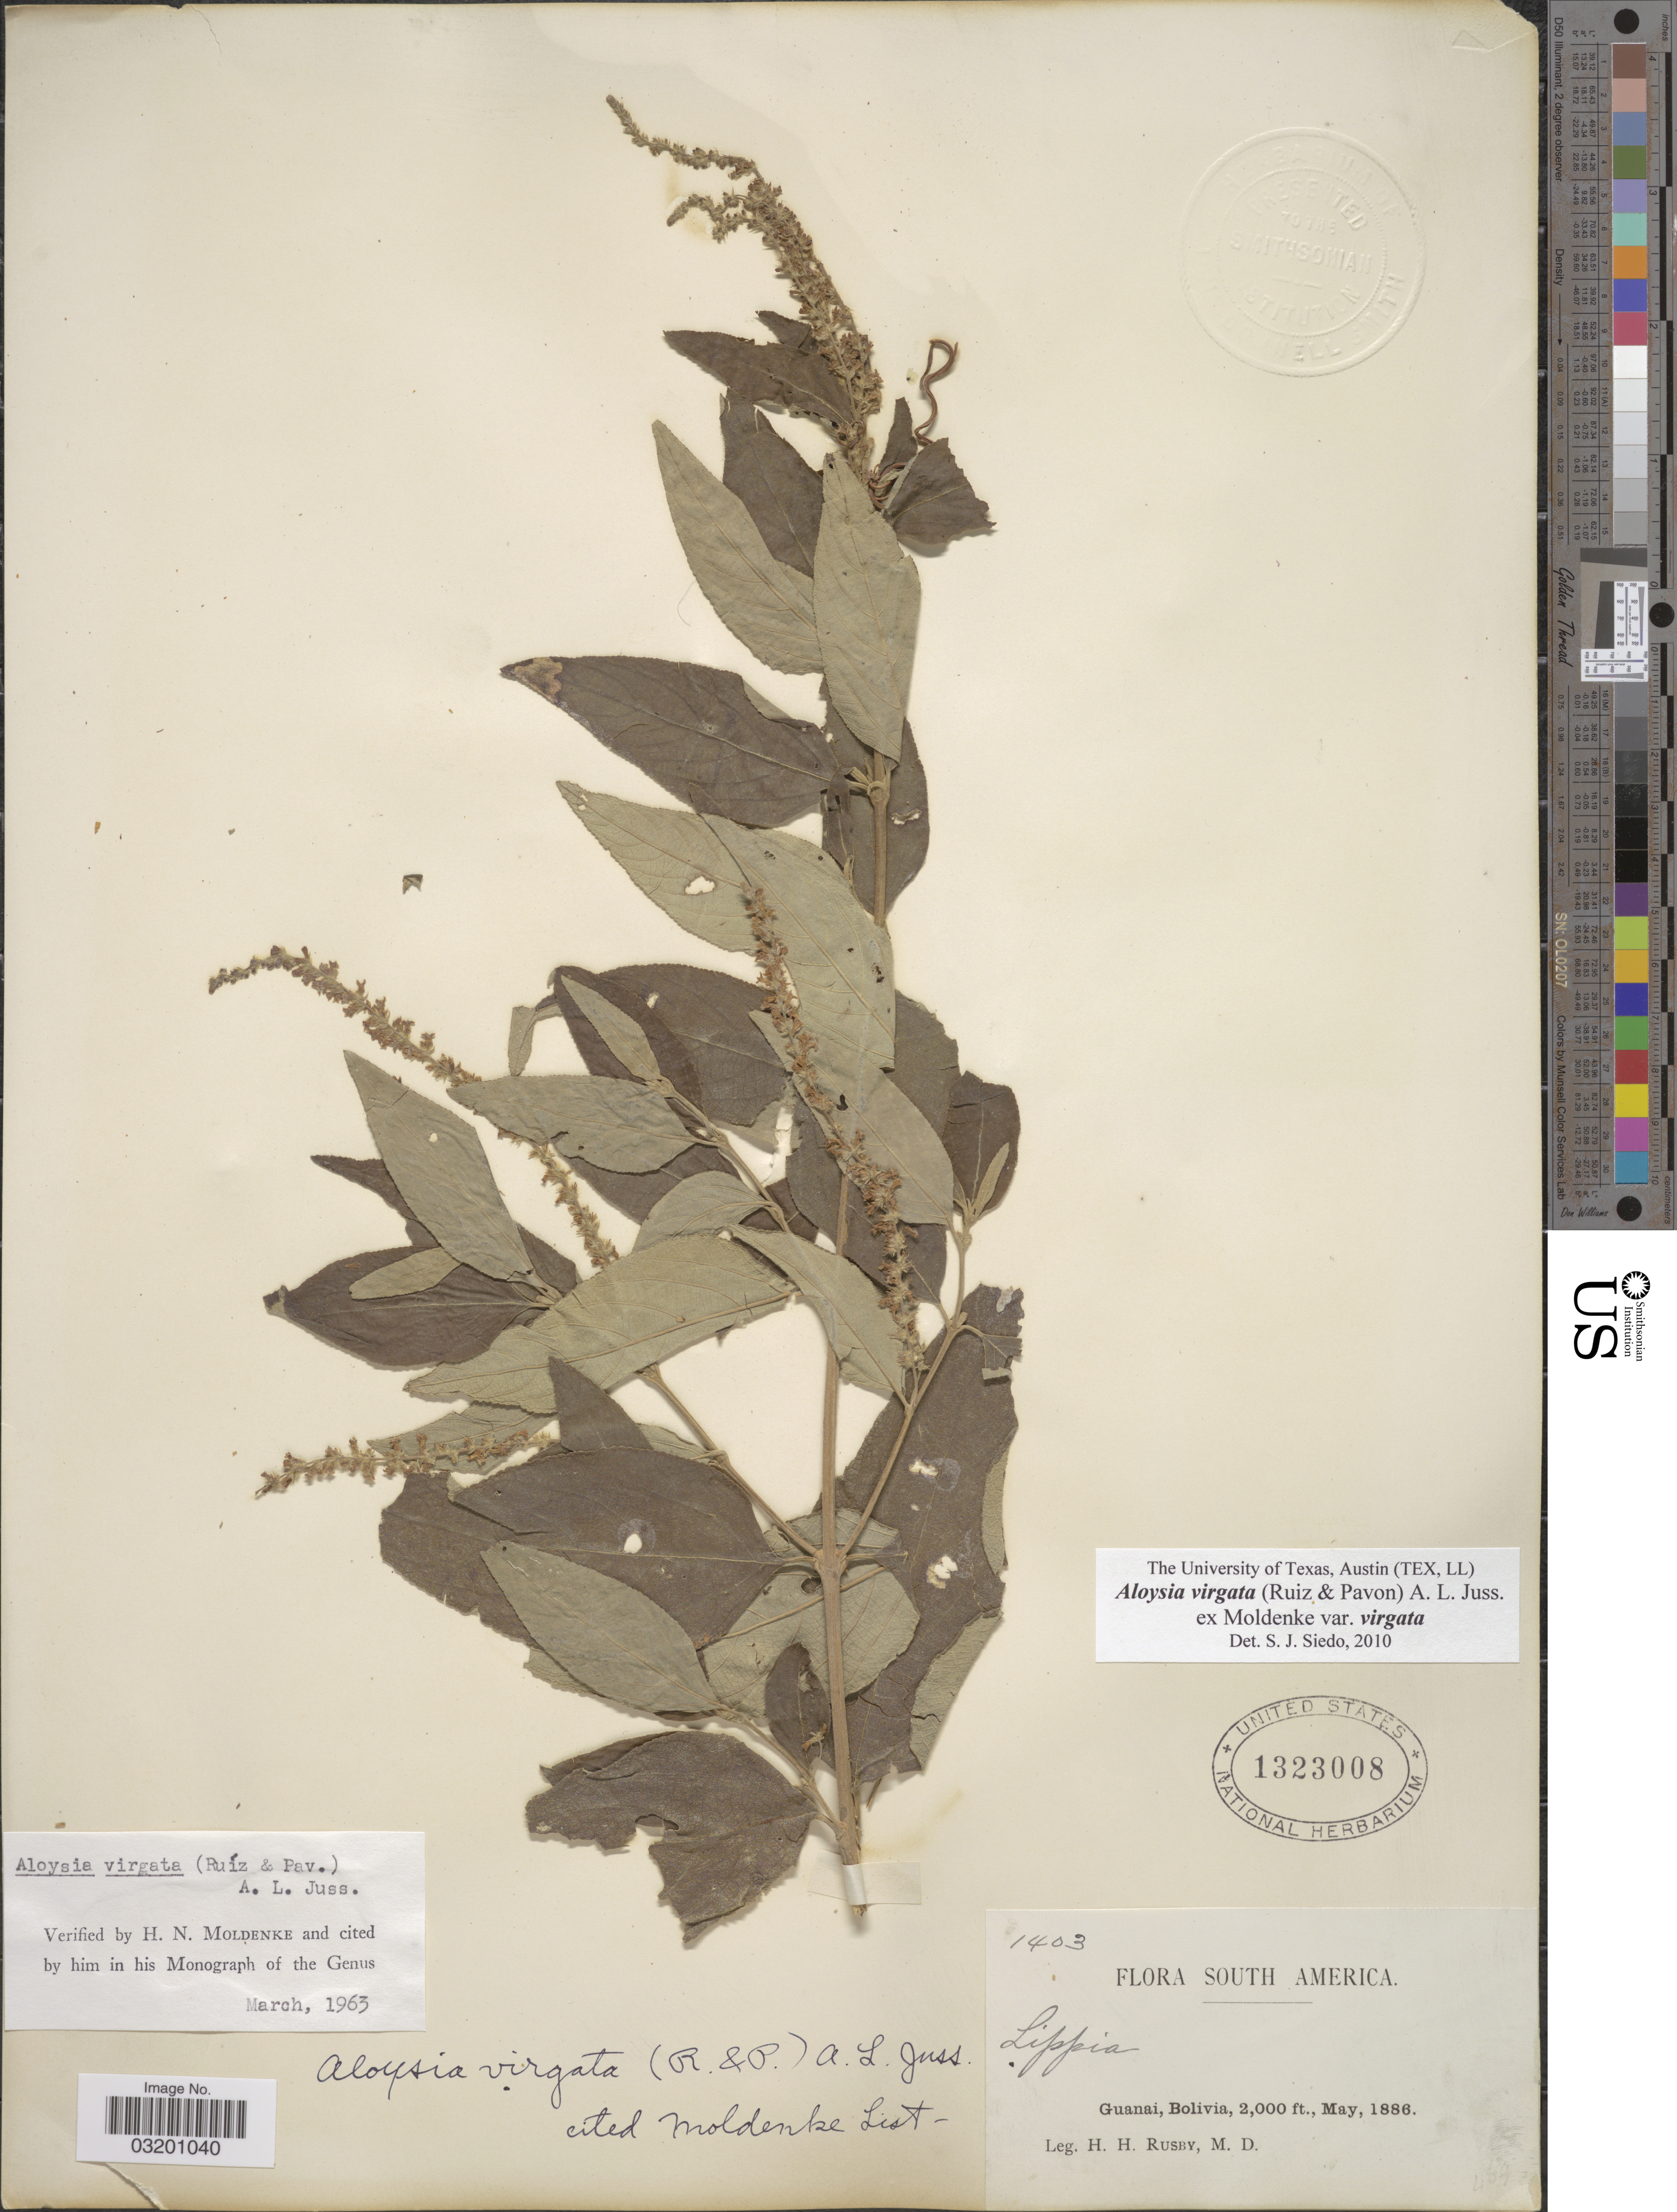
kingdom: Plantae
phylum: Tracheophyta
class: Magnoliopsida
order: Lamiales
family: Verbenaceae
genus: Aloysia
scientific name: Aloysia virgata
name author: (Ruiz & Pav.) Juss.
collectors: H. H. Rusby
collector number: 1403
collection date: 1886-05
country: Bolivia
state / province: La Páz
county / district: Larecaja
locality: Guanay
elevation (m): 610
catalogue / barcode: US 1323008